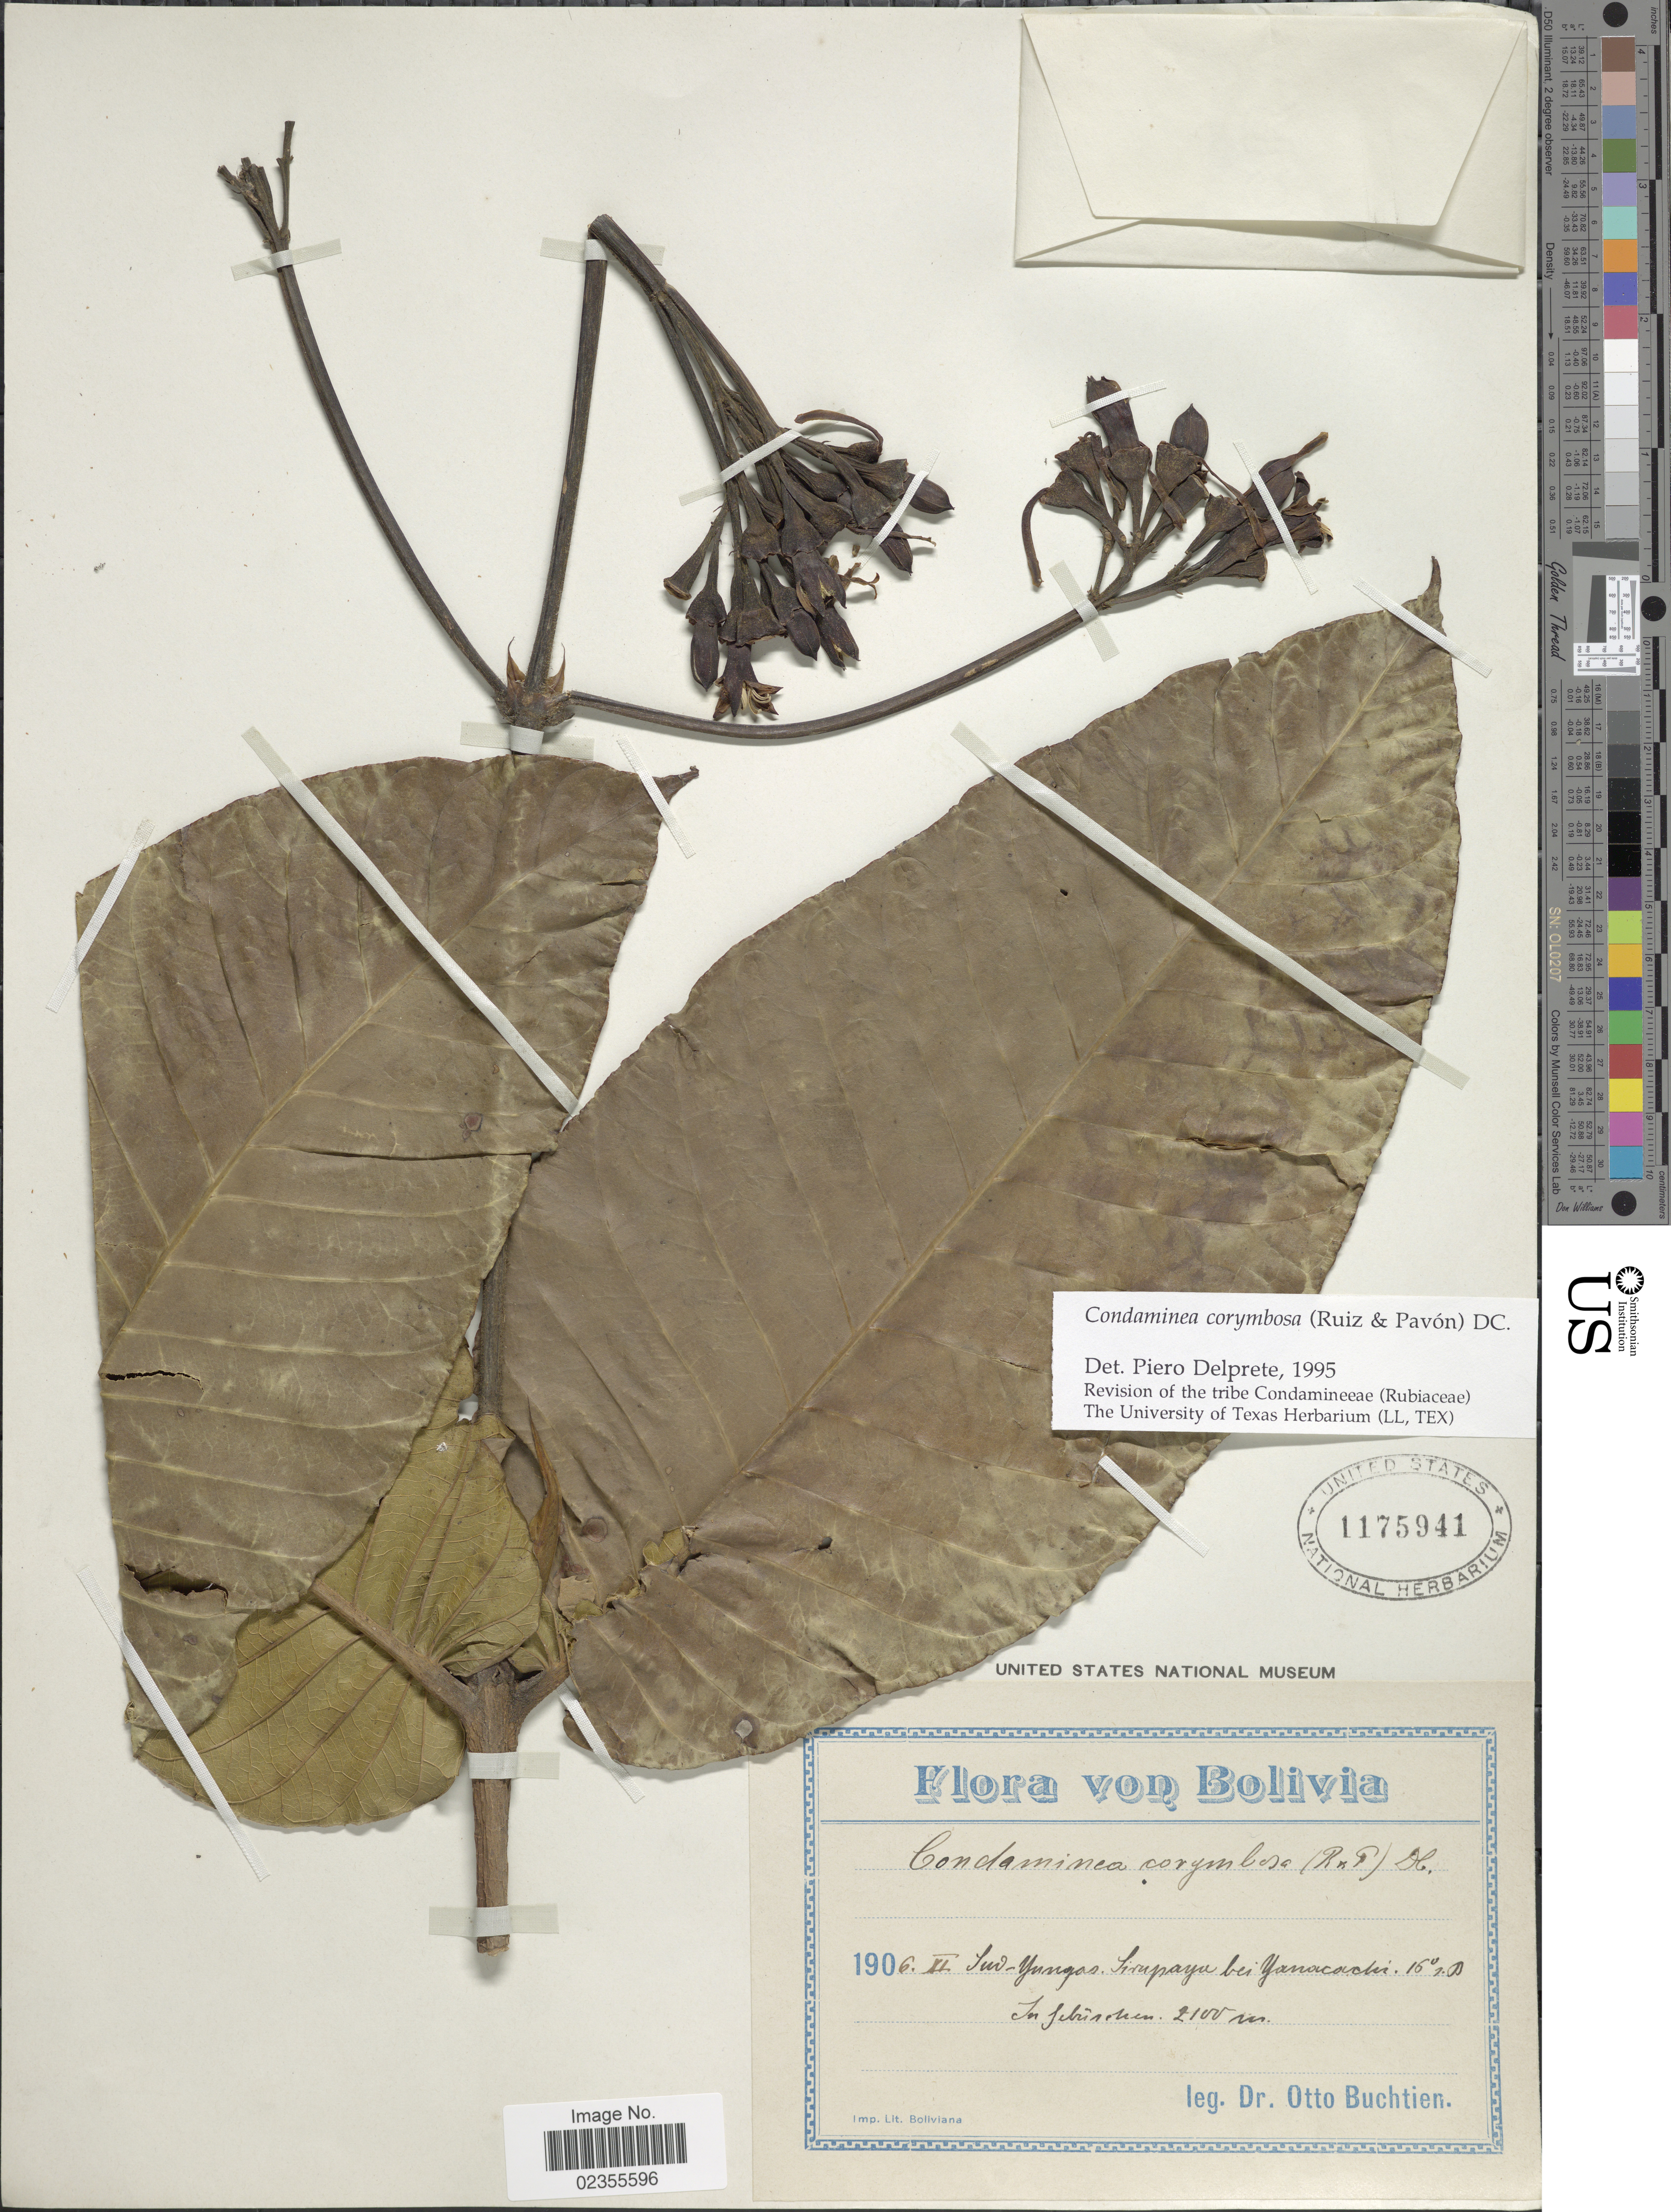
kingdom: Plantae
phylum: Tracheophyta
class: Magnoliopsida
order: Gentianales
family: Rubiaceae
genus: Condaminea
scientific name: Condaminea corymbosa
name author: (Ruiz & Pav.) DC.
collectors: O. Buchtien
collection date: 1906-11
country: Bolivia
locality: Sud-Yungas, Sirapaya bei Yanacachi 16°s. Br.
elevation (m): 2100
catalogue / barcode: US 1175941